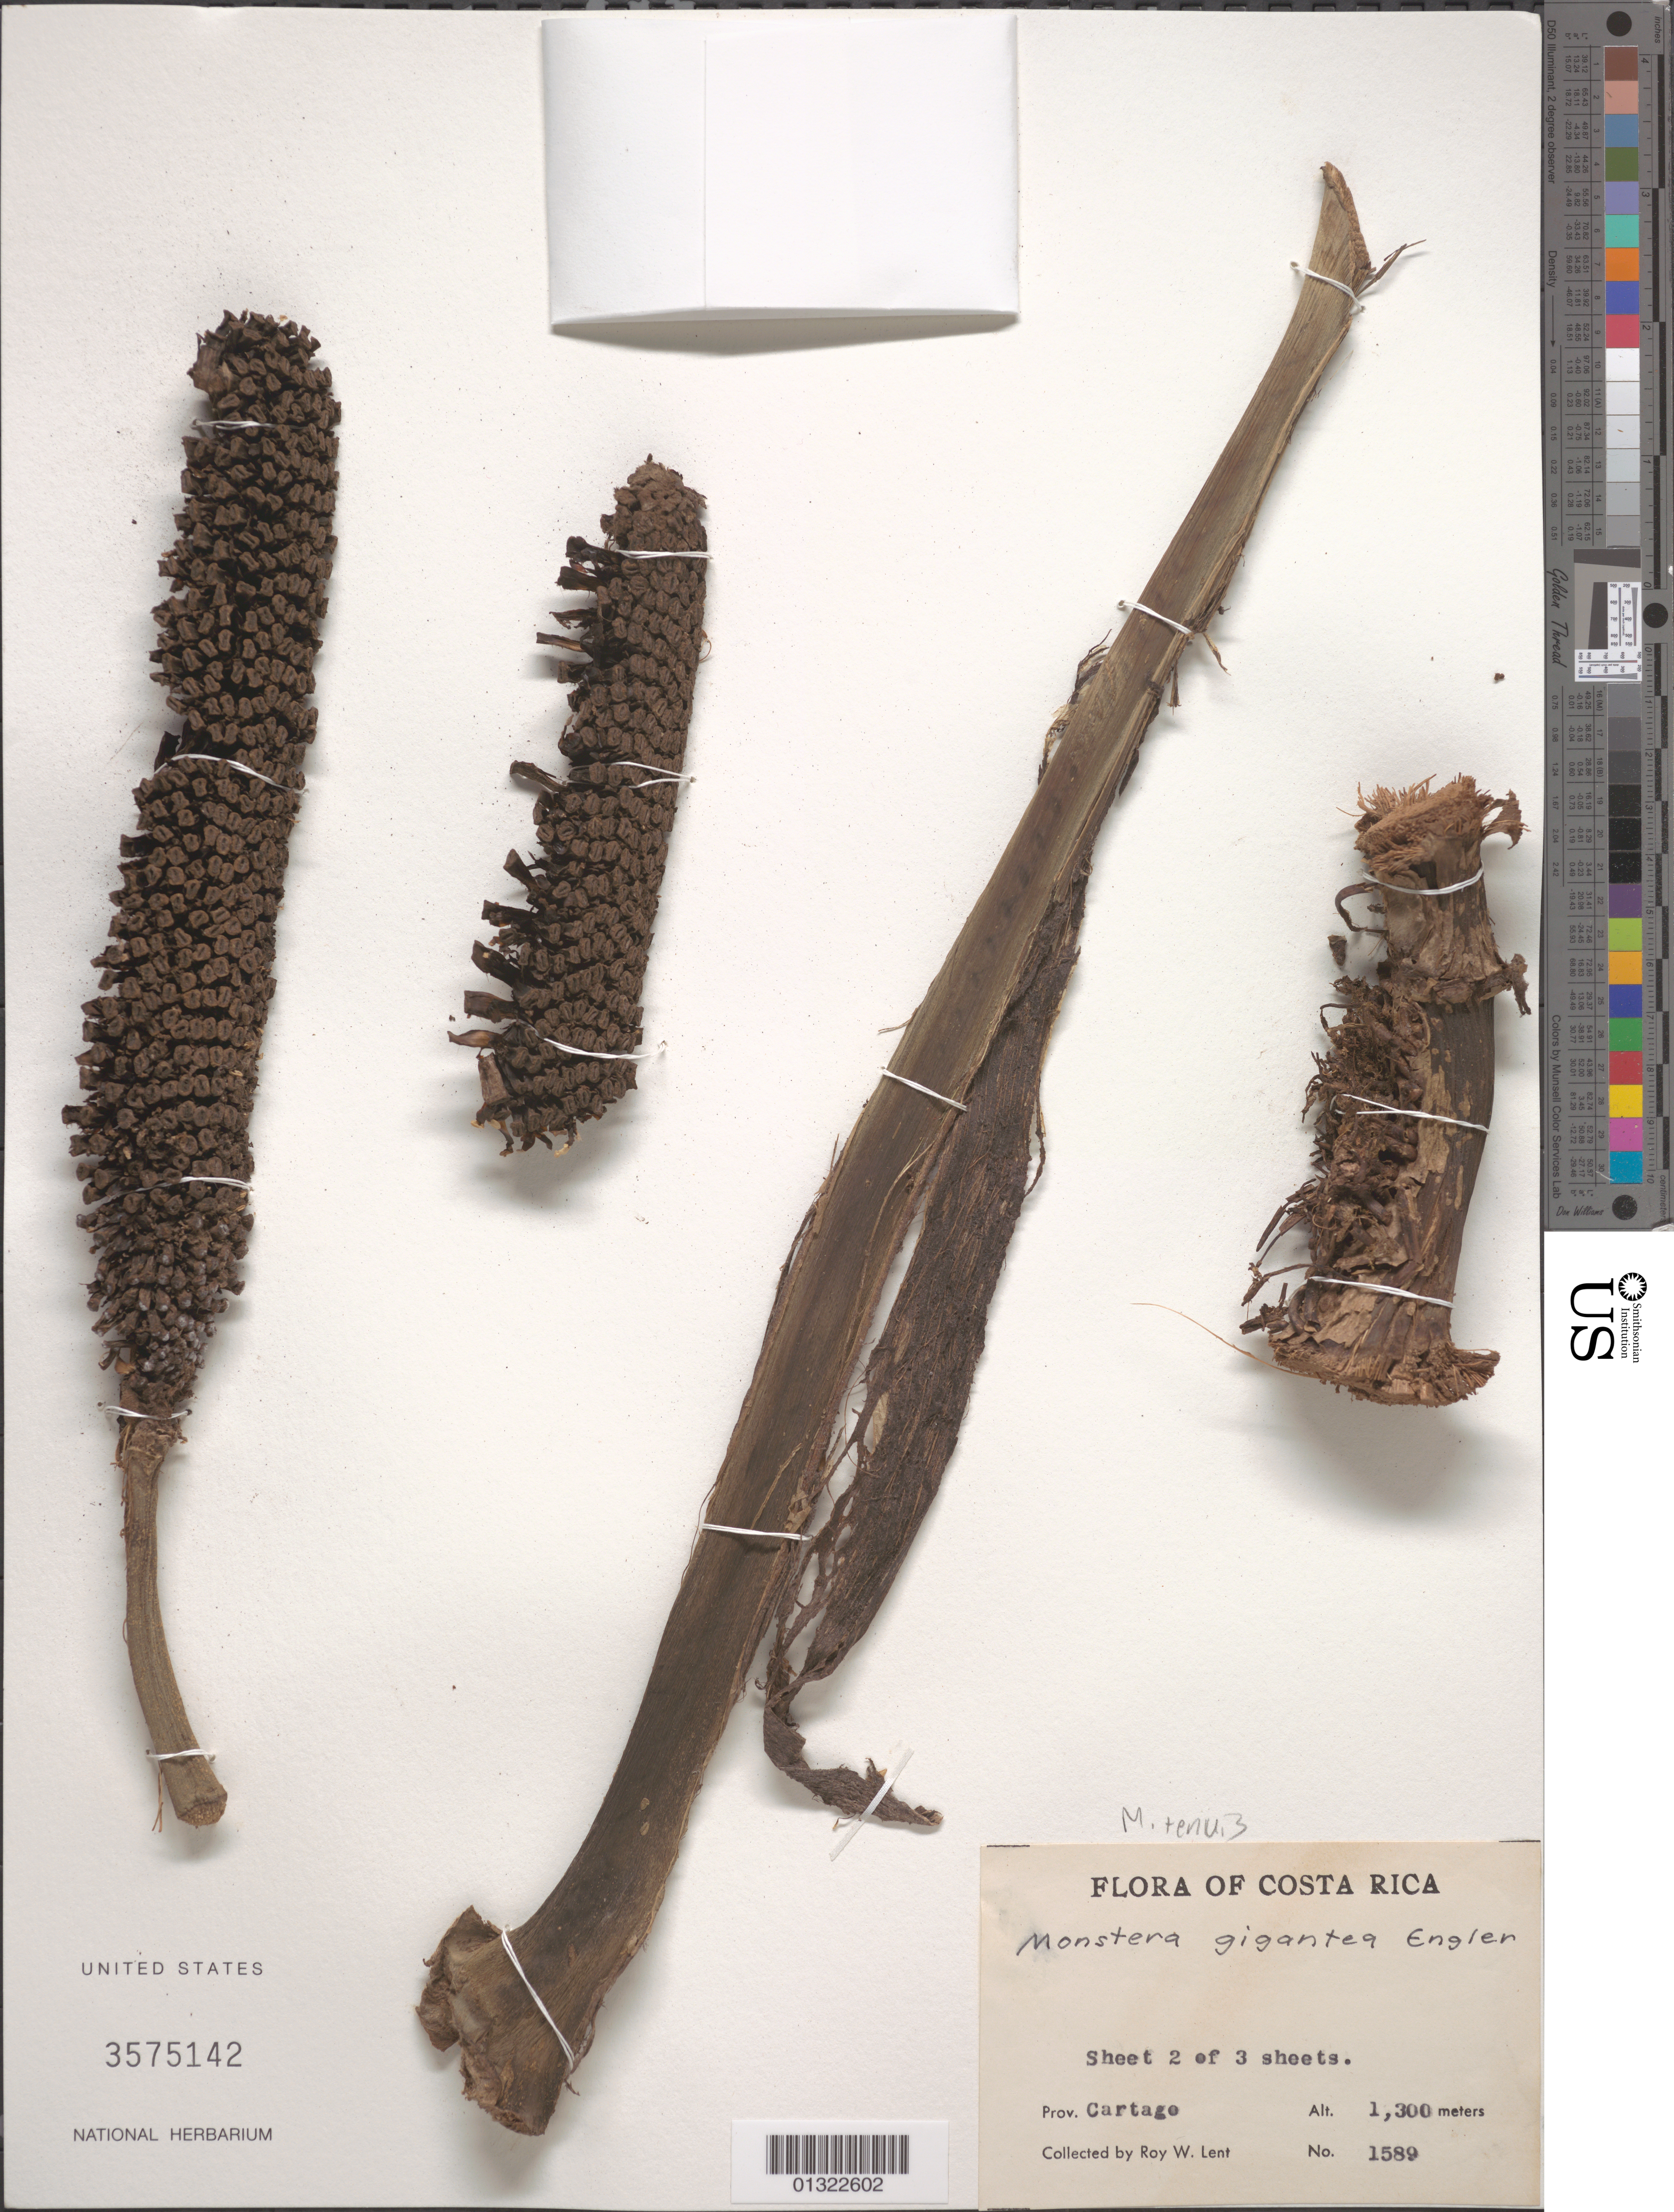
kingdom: Plantae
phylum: Tracheophyta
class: Liliopsida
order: Alismatales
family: Araceae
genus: Monstera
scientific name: Monstera tenuis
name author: K. Koch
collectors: R. W. Lent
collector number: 1589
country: Costa Rica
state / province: Cartago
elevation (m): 1300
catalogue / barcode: US 3575142